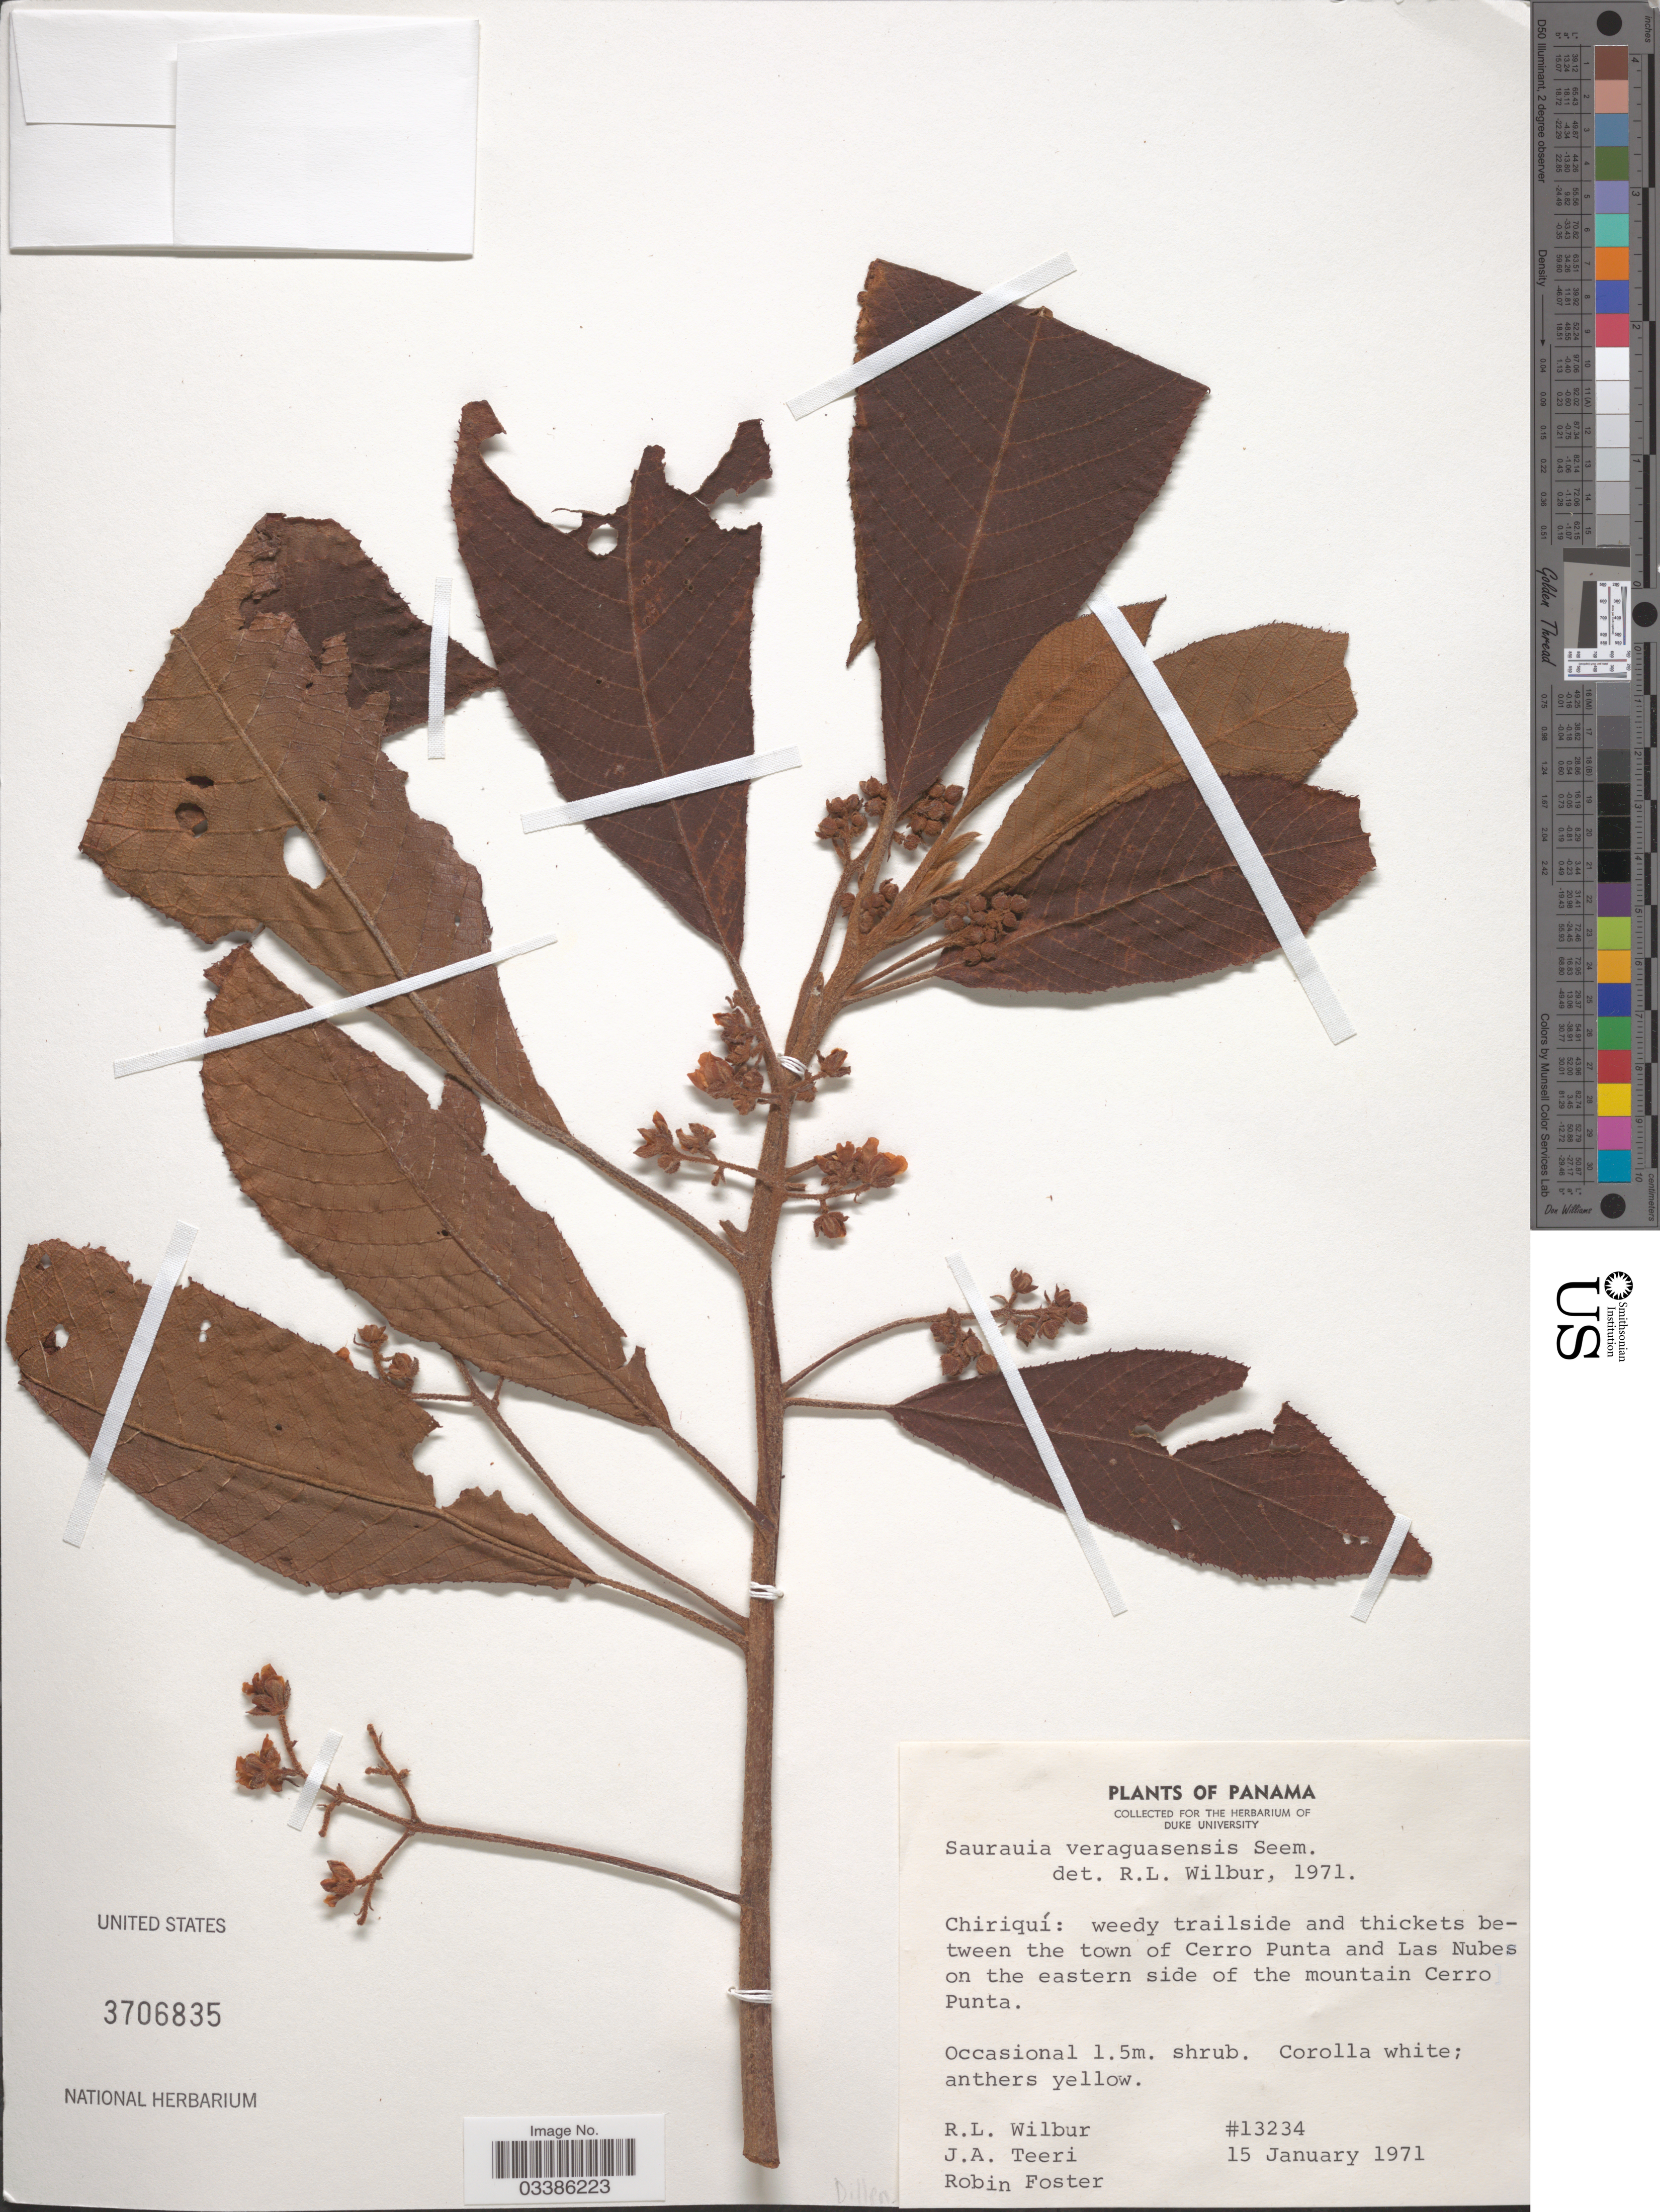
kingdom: Plantae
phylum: Tracheophyta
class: Magnoliopsida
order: Ericales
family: Actinidiaceae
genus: Saurauia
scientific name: Saurauia veraguasensis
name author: Seem.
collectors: R. L. Wilbur, J. Teeri & R. B. Foster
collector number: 13234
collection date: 1971-01-15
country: Panama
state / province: Chiriqui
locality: Between the town of Cerro Punta and Las Nubes on the eastern side of the mountain Cerro Punta.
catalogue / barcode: US 3706835